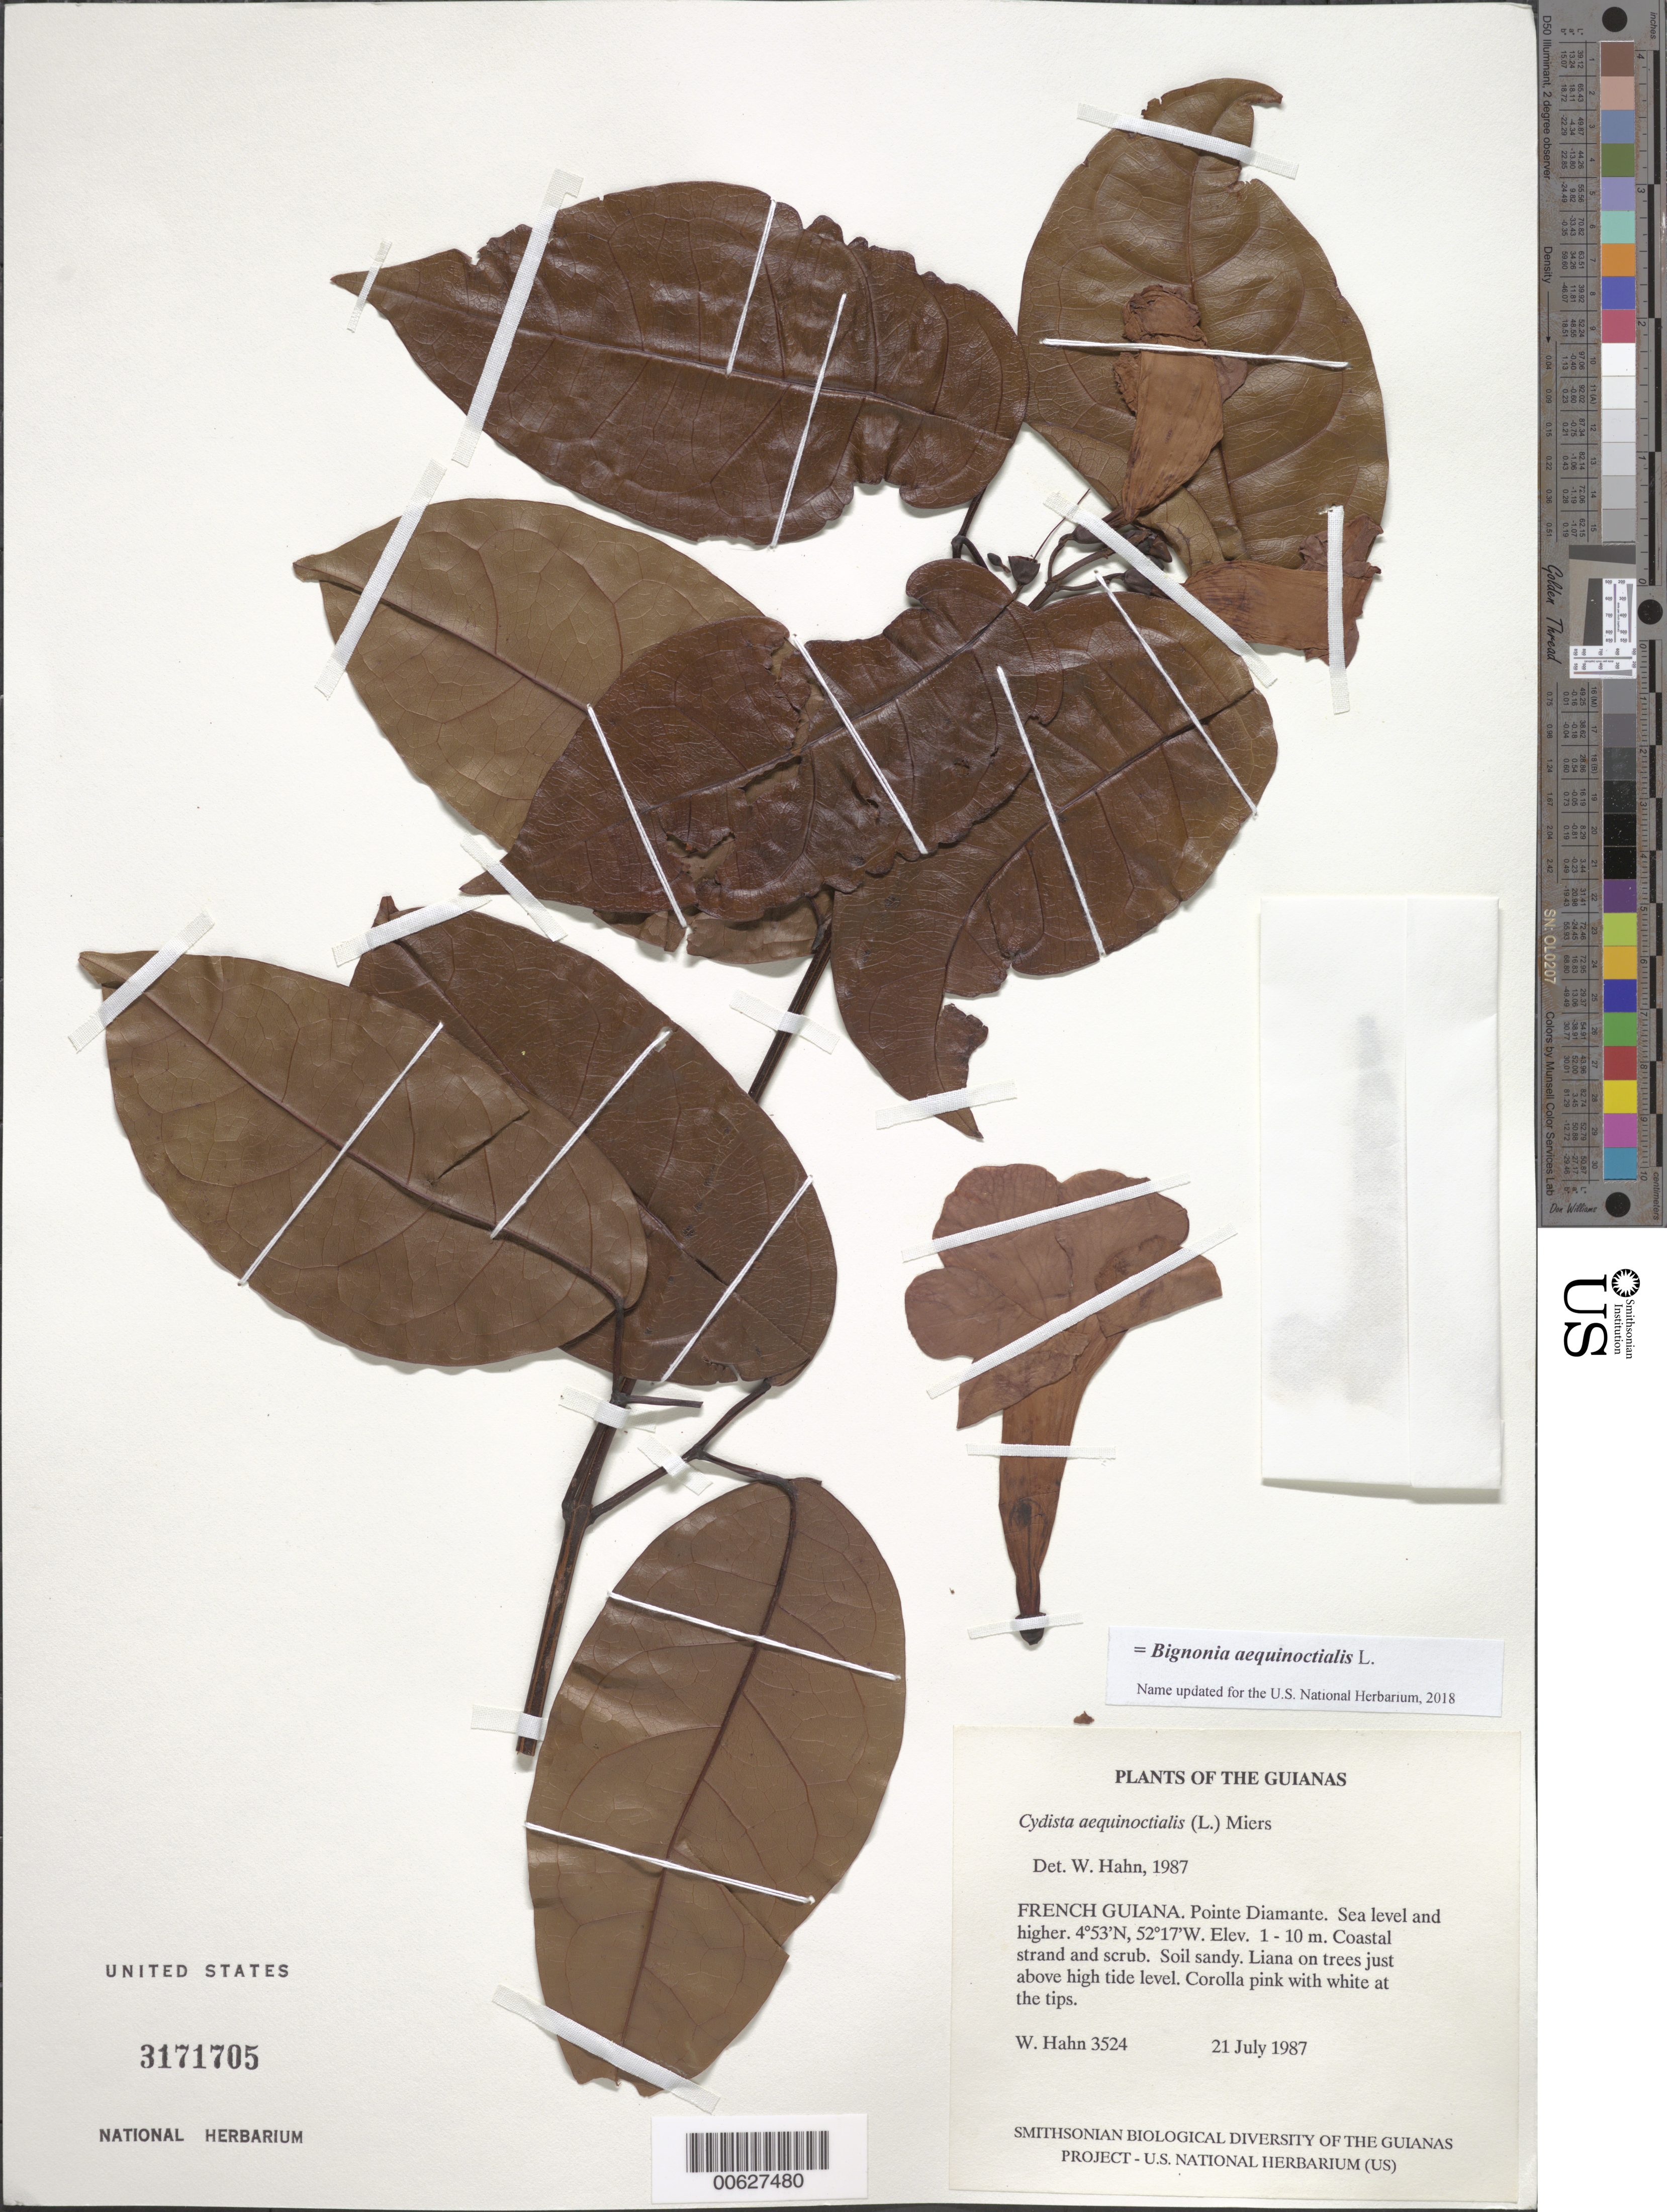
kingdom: Plantae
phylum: Tracheophyta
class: Magnoliopsida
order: Lamiales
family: Bignoniaceae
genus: Bignonia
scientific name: Bignonia aequinoctialis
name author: L.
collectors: W. Hahn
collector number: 3524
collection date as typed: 21 July 1987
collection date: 1987-07-21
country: French Guiana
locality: Pointe Diamante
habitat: Coastal strand and scrub. Soil sandy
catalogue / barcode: US 3171705